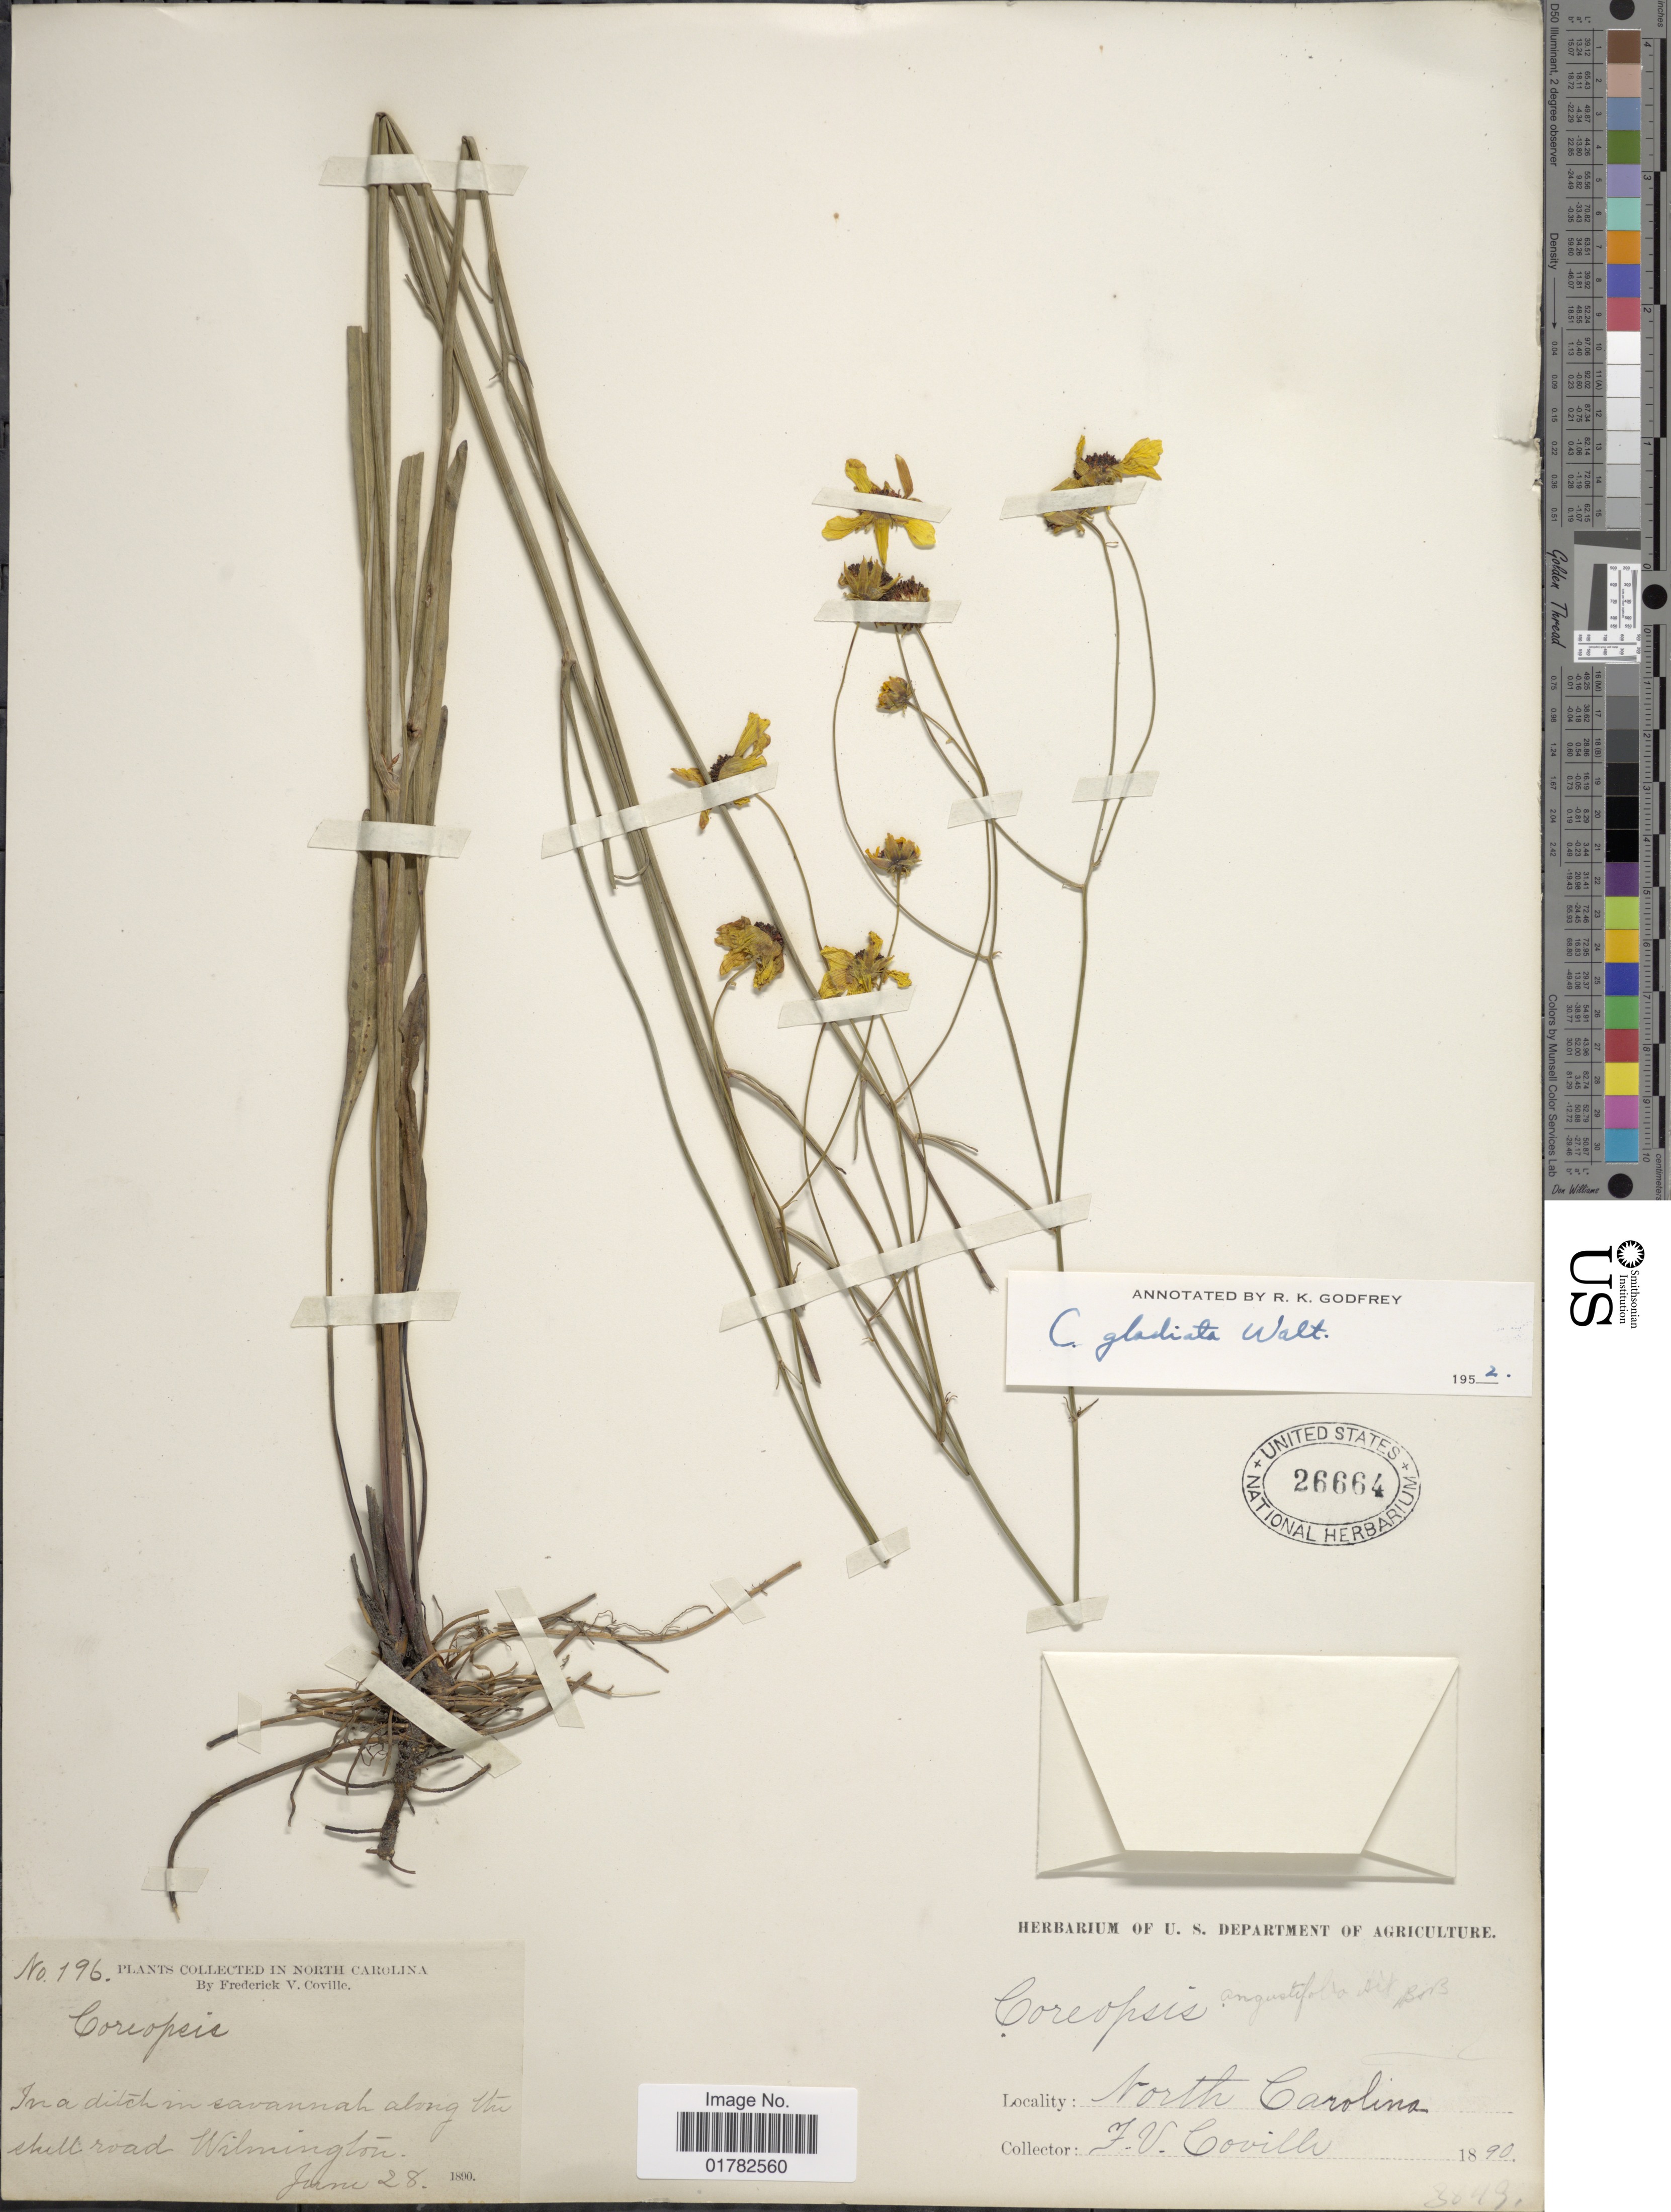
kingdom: Plantae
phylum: Tracheophyta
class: Magnoliopsida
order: Asterales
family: Asteraceae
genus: Coreopsis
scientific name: Coreopsis gladiata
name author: Walter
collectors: F. V. Coville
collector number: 196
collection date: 1890-06-28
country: United States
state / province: North Carolina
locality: Ina ditch in savannah along the shill road Wilmington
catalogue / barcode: US 26664